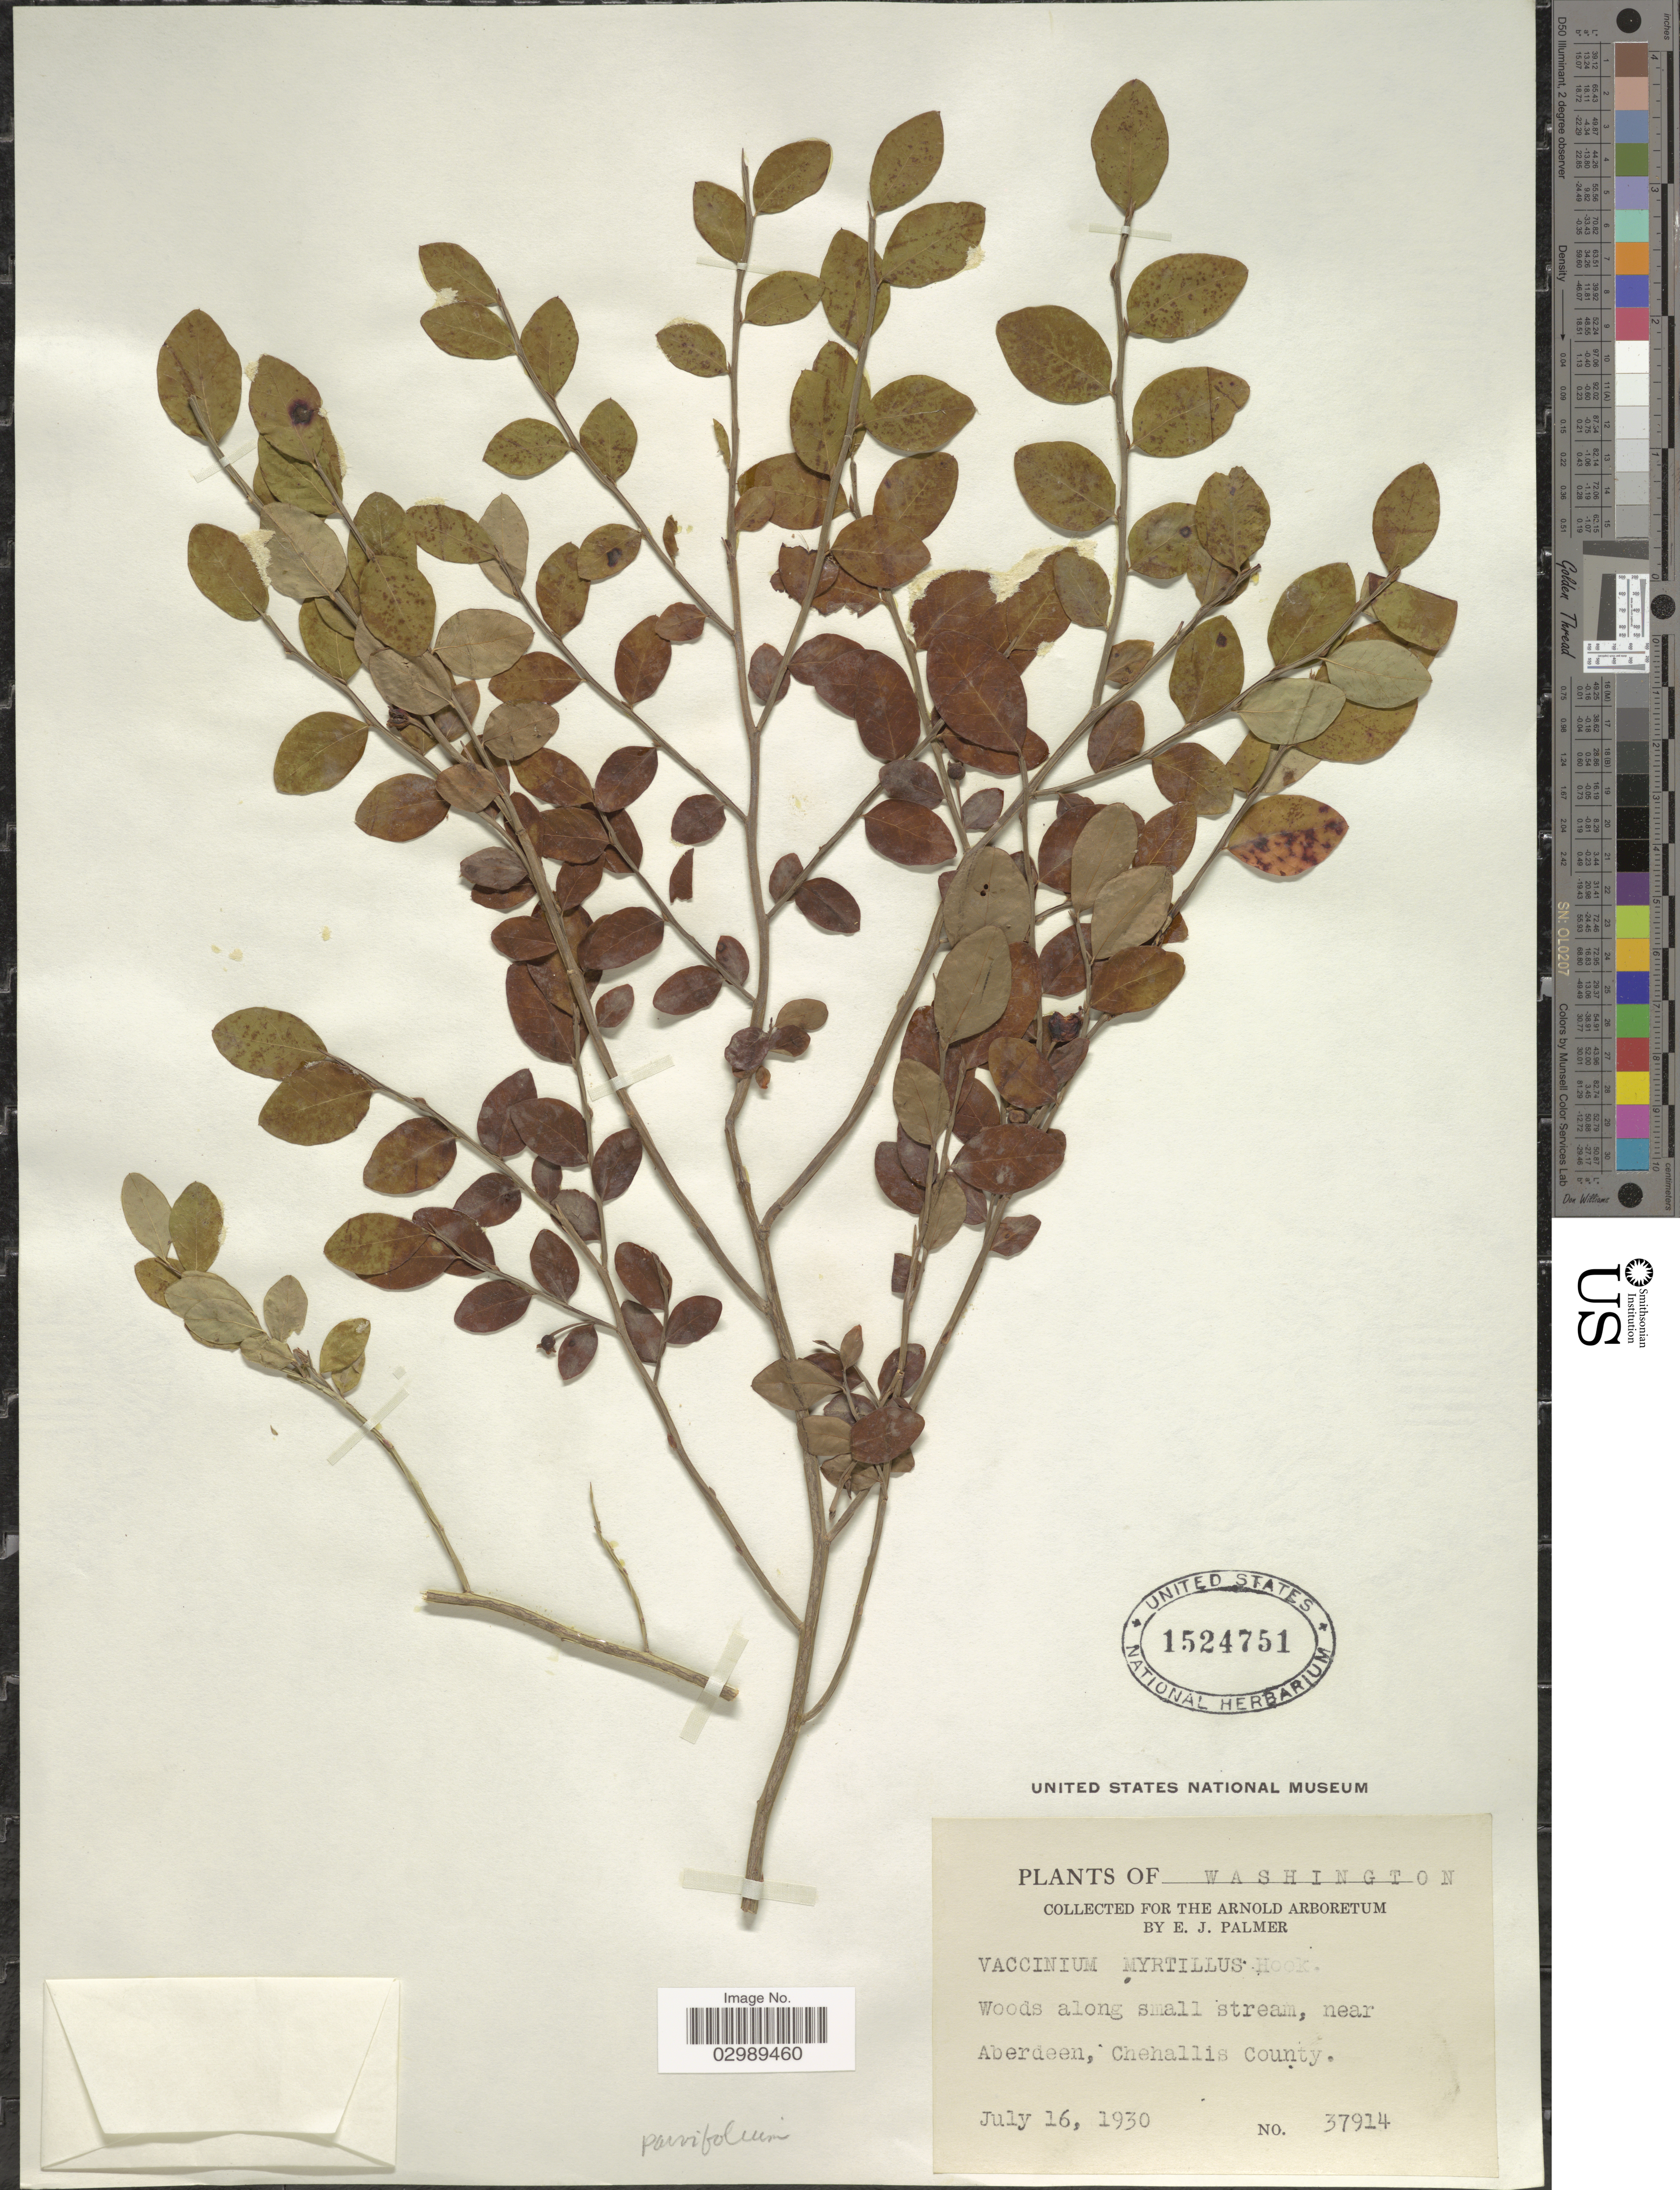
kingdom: Plantae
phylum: Tracheophyta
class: Magnoliopsida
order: Ericales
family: Ericaceae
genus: Vaccinium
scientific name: Vaccinium parvifolium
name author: Small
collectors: E. J. Palmer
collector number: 37914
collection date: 1930-07-16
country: United States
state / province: Washington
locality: Near Aberdeen, Chehallis County.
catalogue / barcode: US 1524751